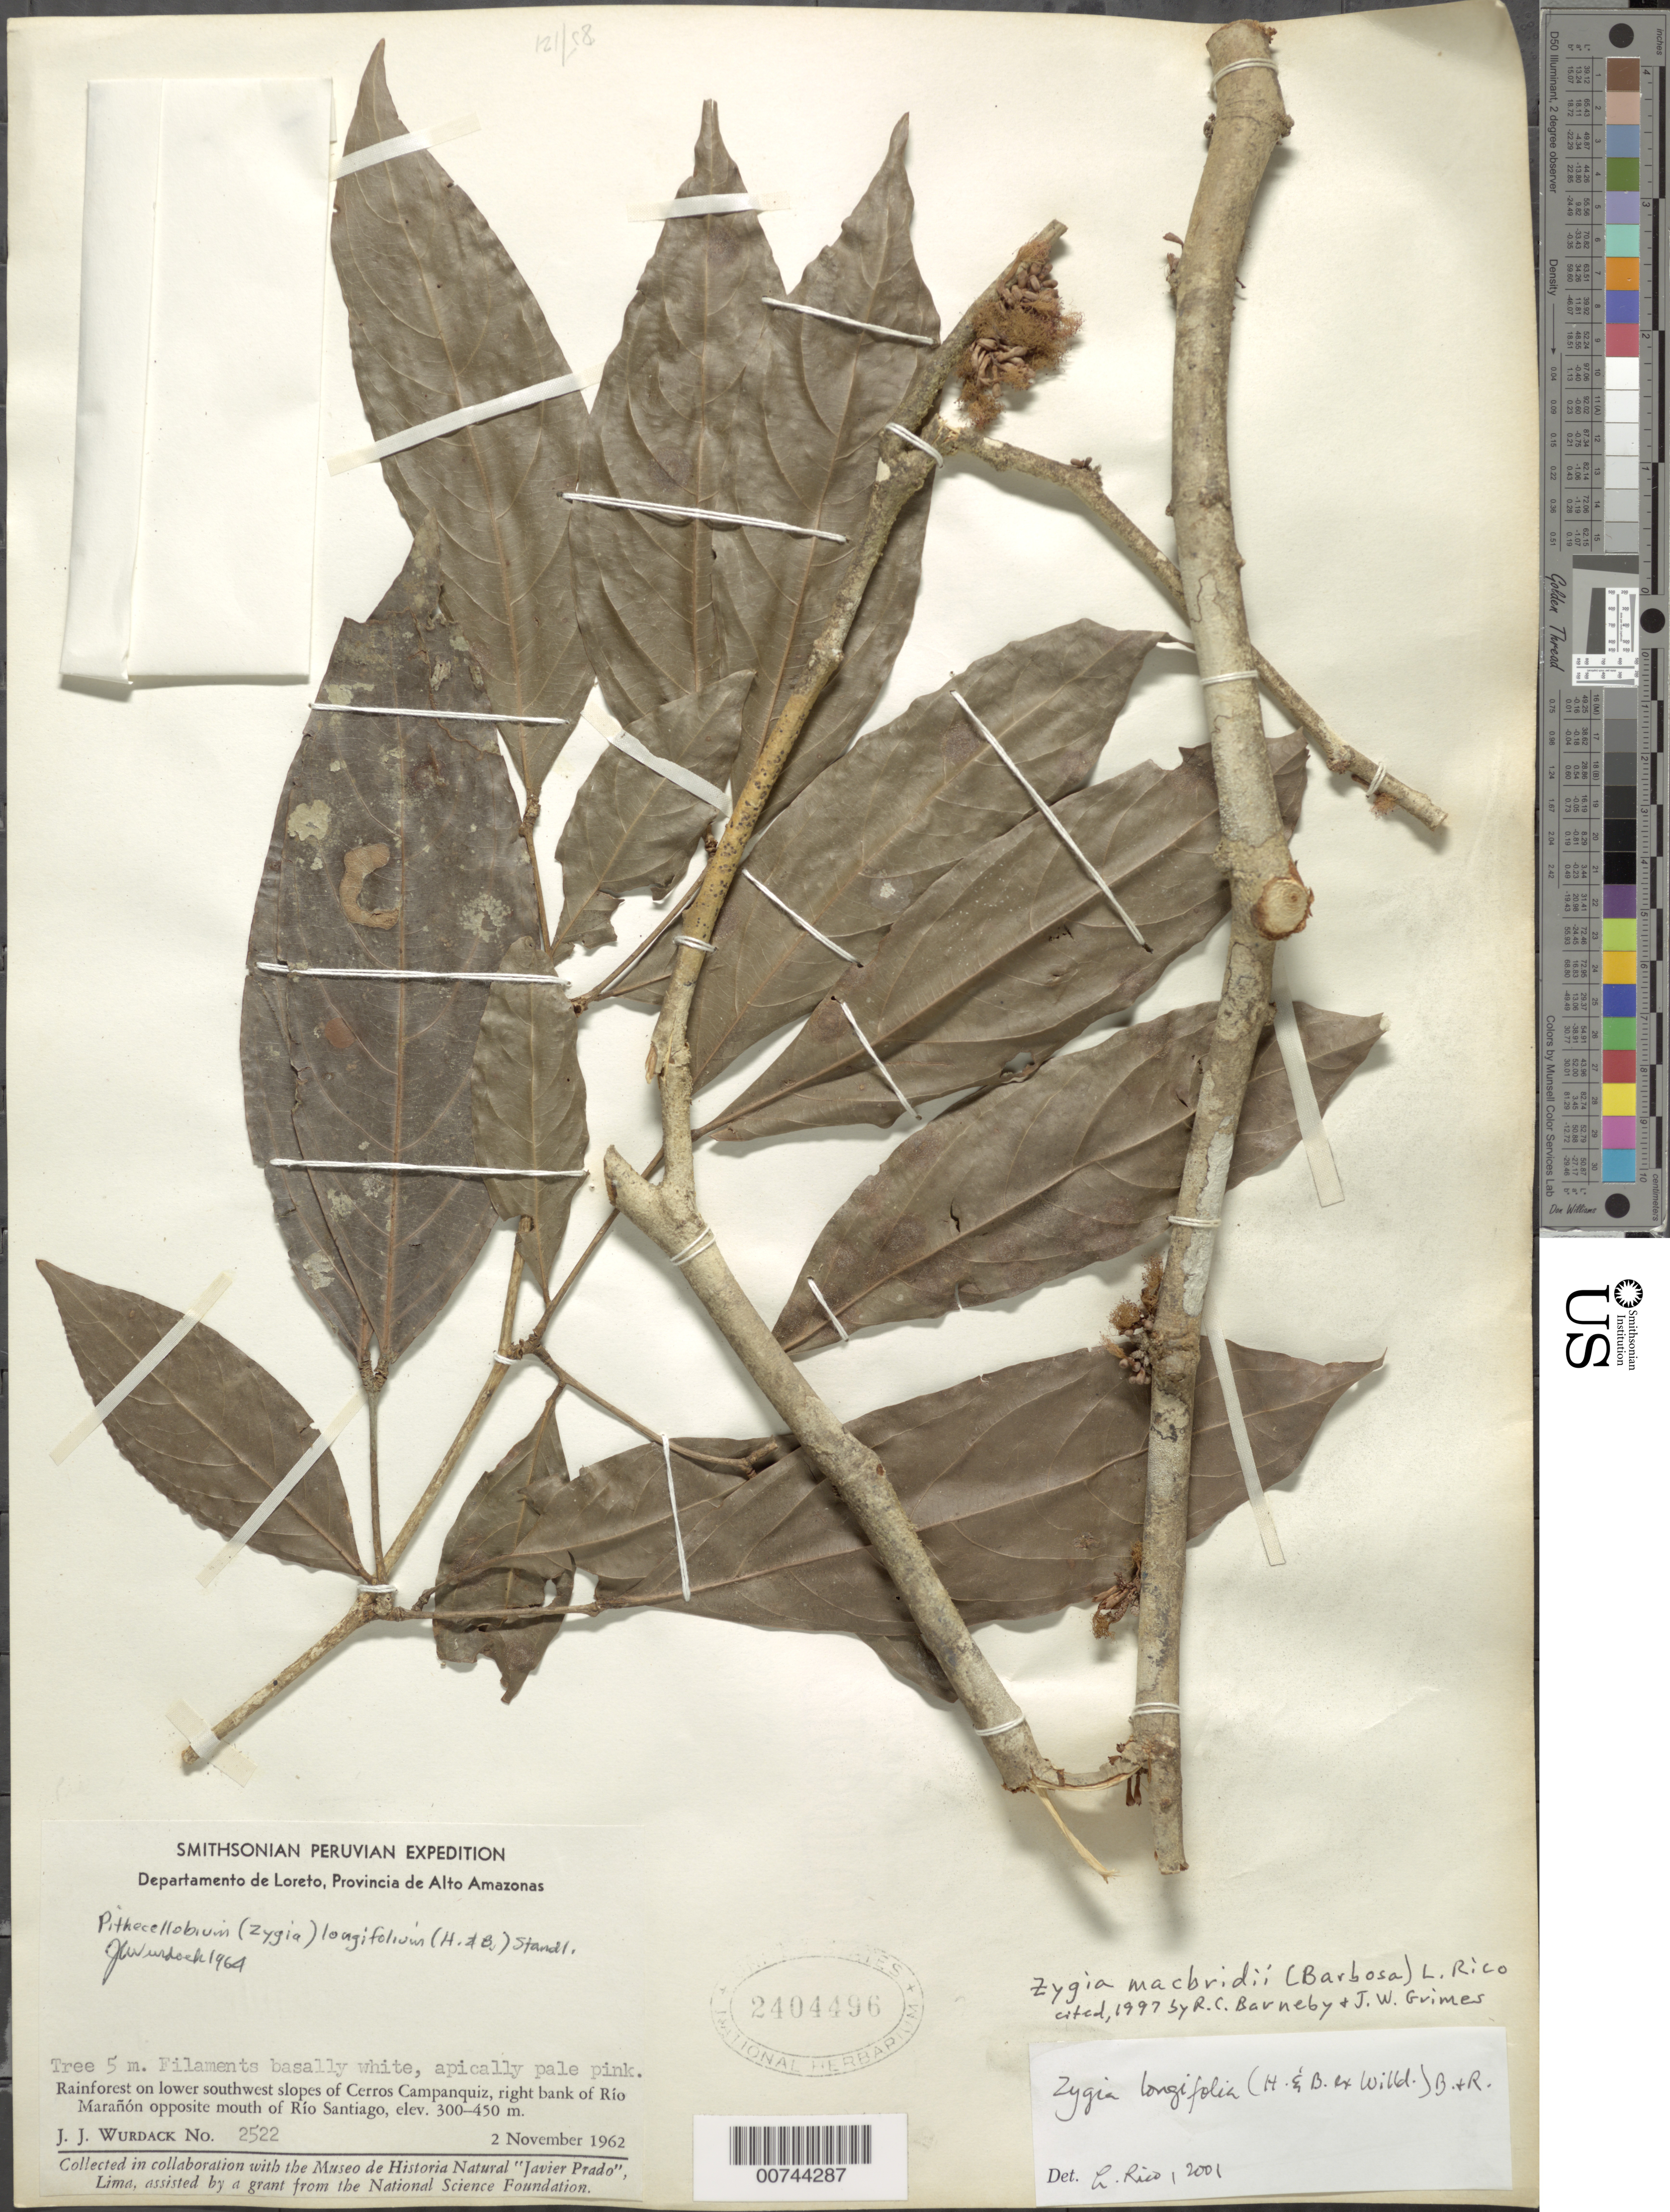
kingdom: Plantae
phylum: Tracheophyta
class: Magnoliopsida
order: Fabales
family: Fabaceae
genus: Zygia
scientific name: Zygia macbridei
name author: (C. Barbosa) L. Rico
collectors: J. J. Wurdack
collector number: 2522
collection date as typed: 02 Nov 1962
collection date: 1962-11-02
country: Peru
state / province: Loreto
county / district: Alto Amazonas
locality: Rainforest on lower SW slopes of Cerros Campanquiz, right bank of Rio Maranon opposite mouth of Rio Santiago.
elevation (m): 300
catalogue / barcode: US 2404496